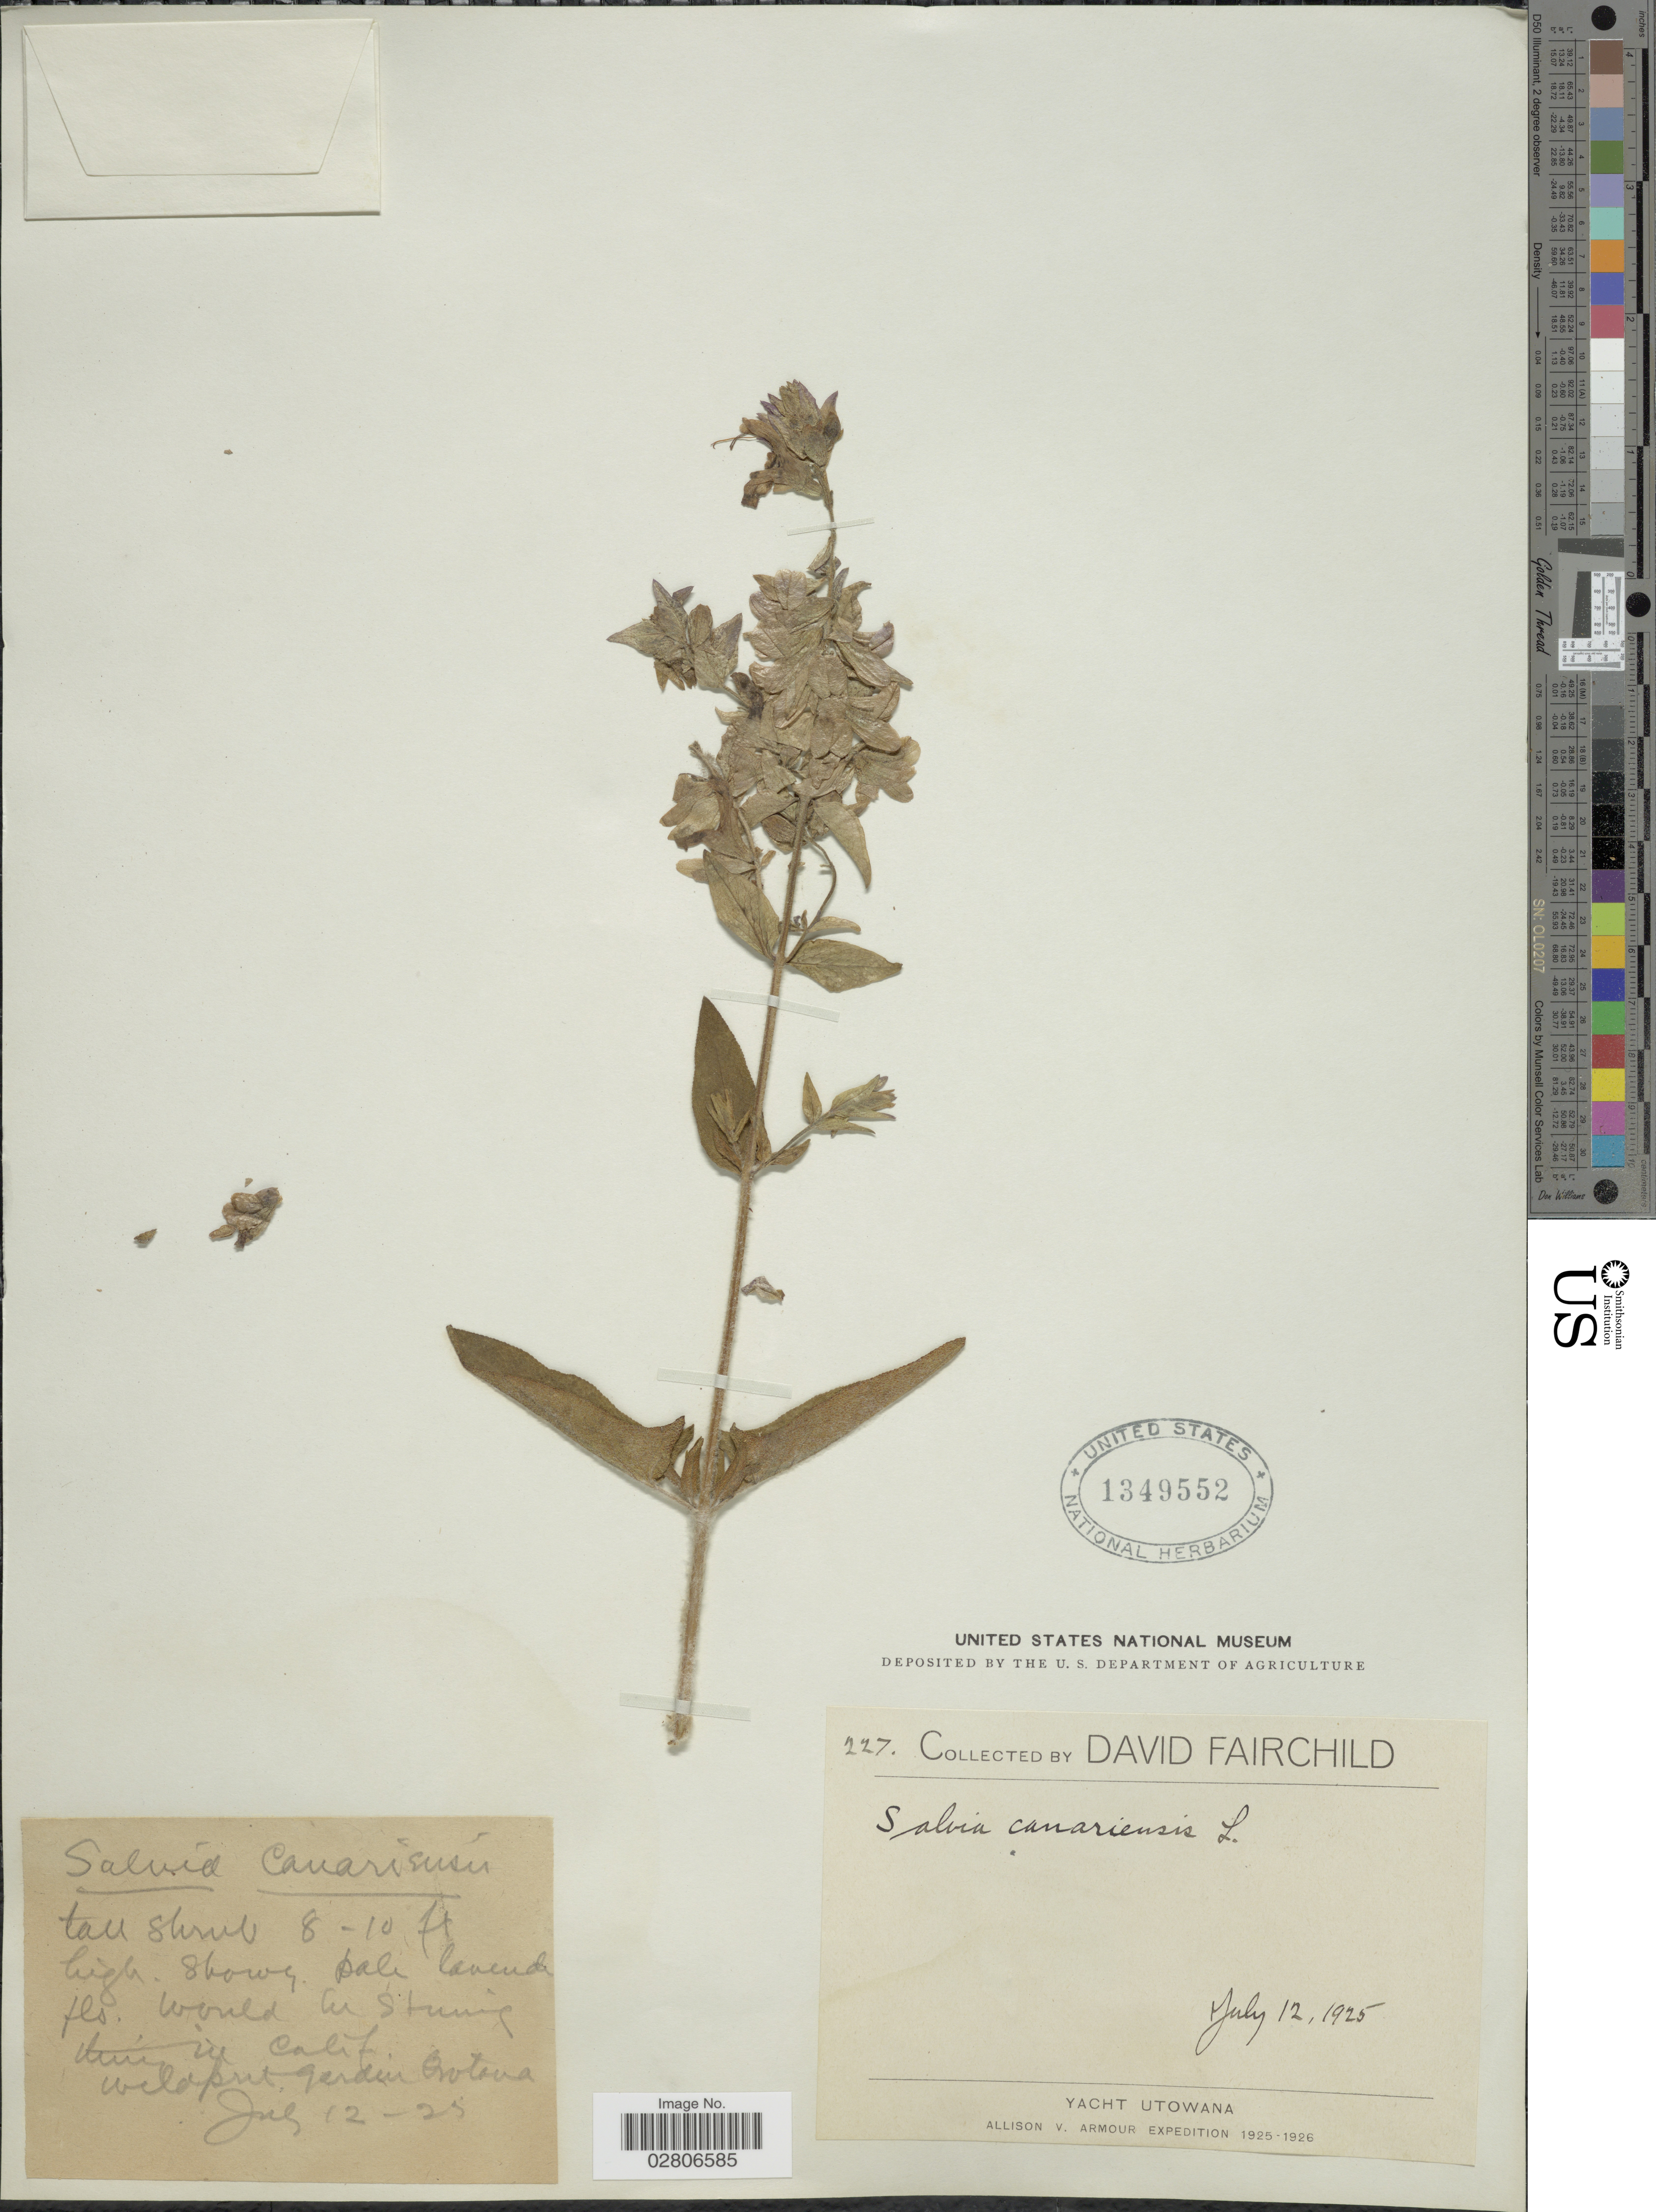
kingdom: Plantae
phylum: Tracheophyta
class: Magnoliopsida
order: Lamiales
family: Lamiaceae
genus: Salvia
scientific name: Salvia canariensis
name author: L.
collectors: D. Fairchild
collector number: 227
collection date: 1925-07-12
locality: Calif. Weldput [interpreted] Gardin Gotava [interpreted]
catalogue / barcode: US 1349552